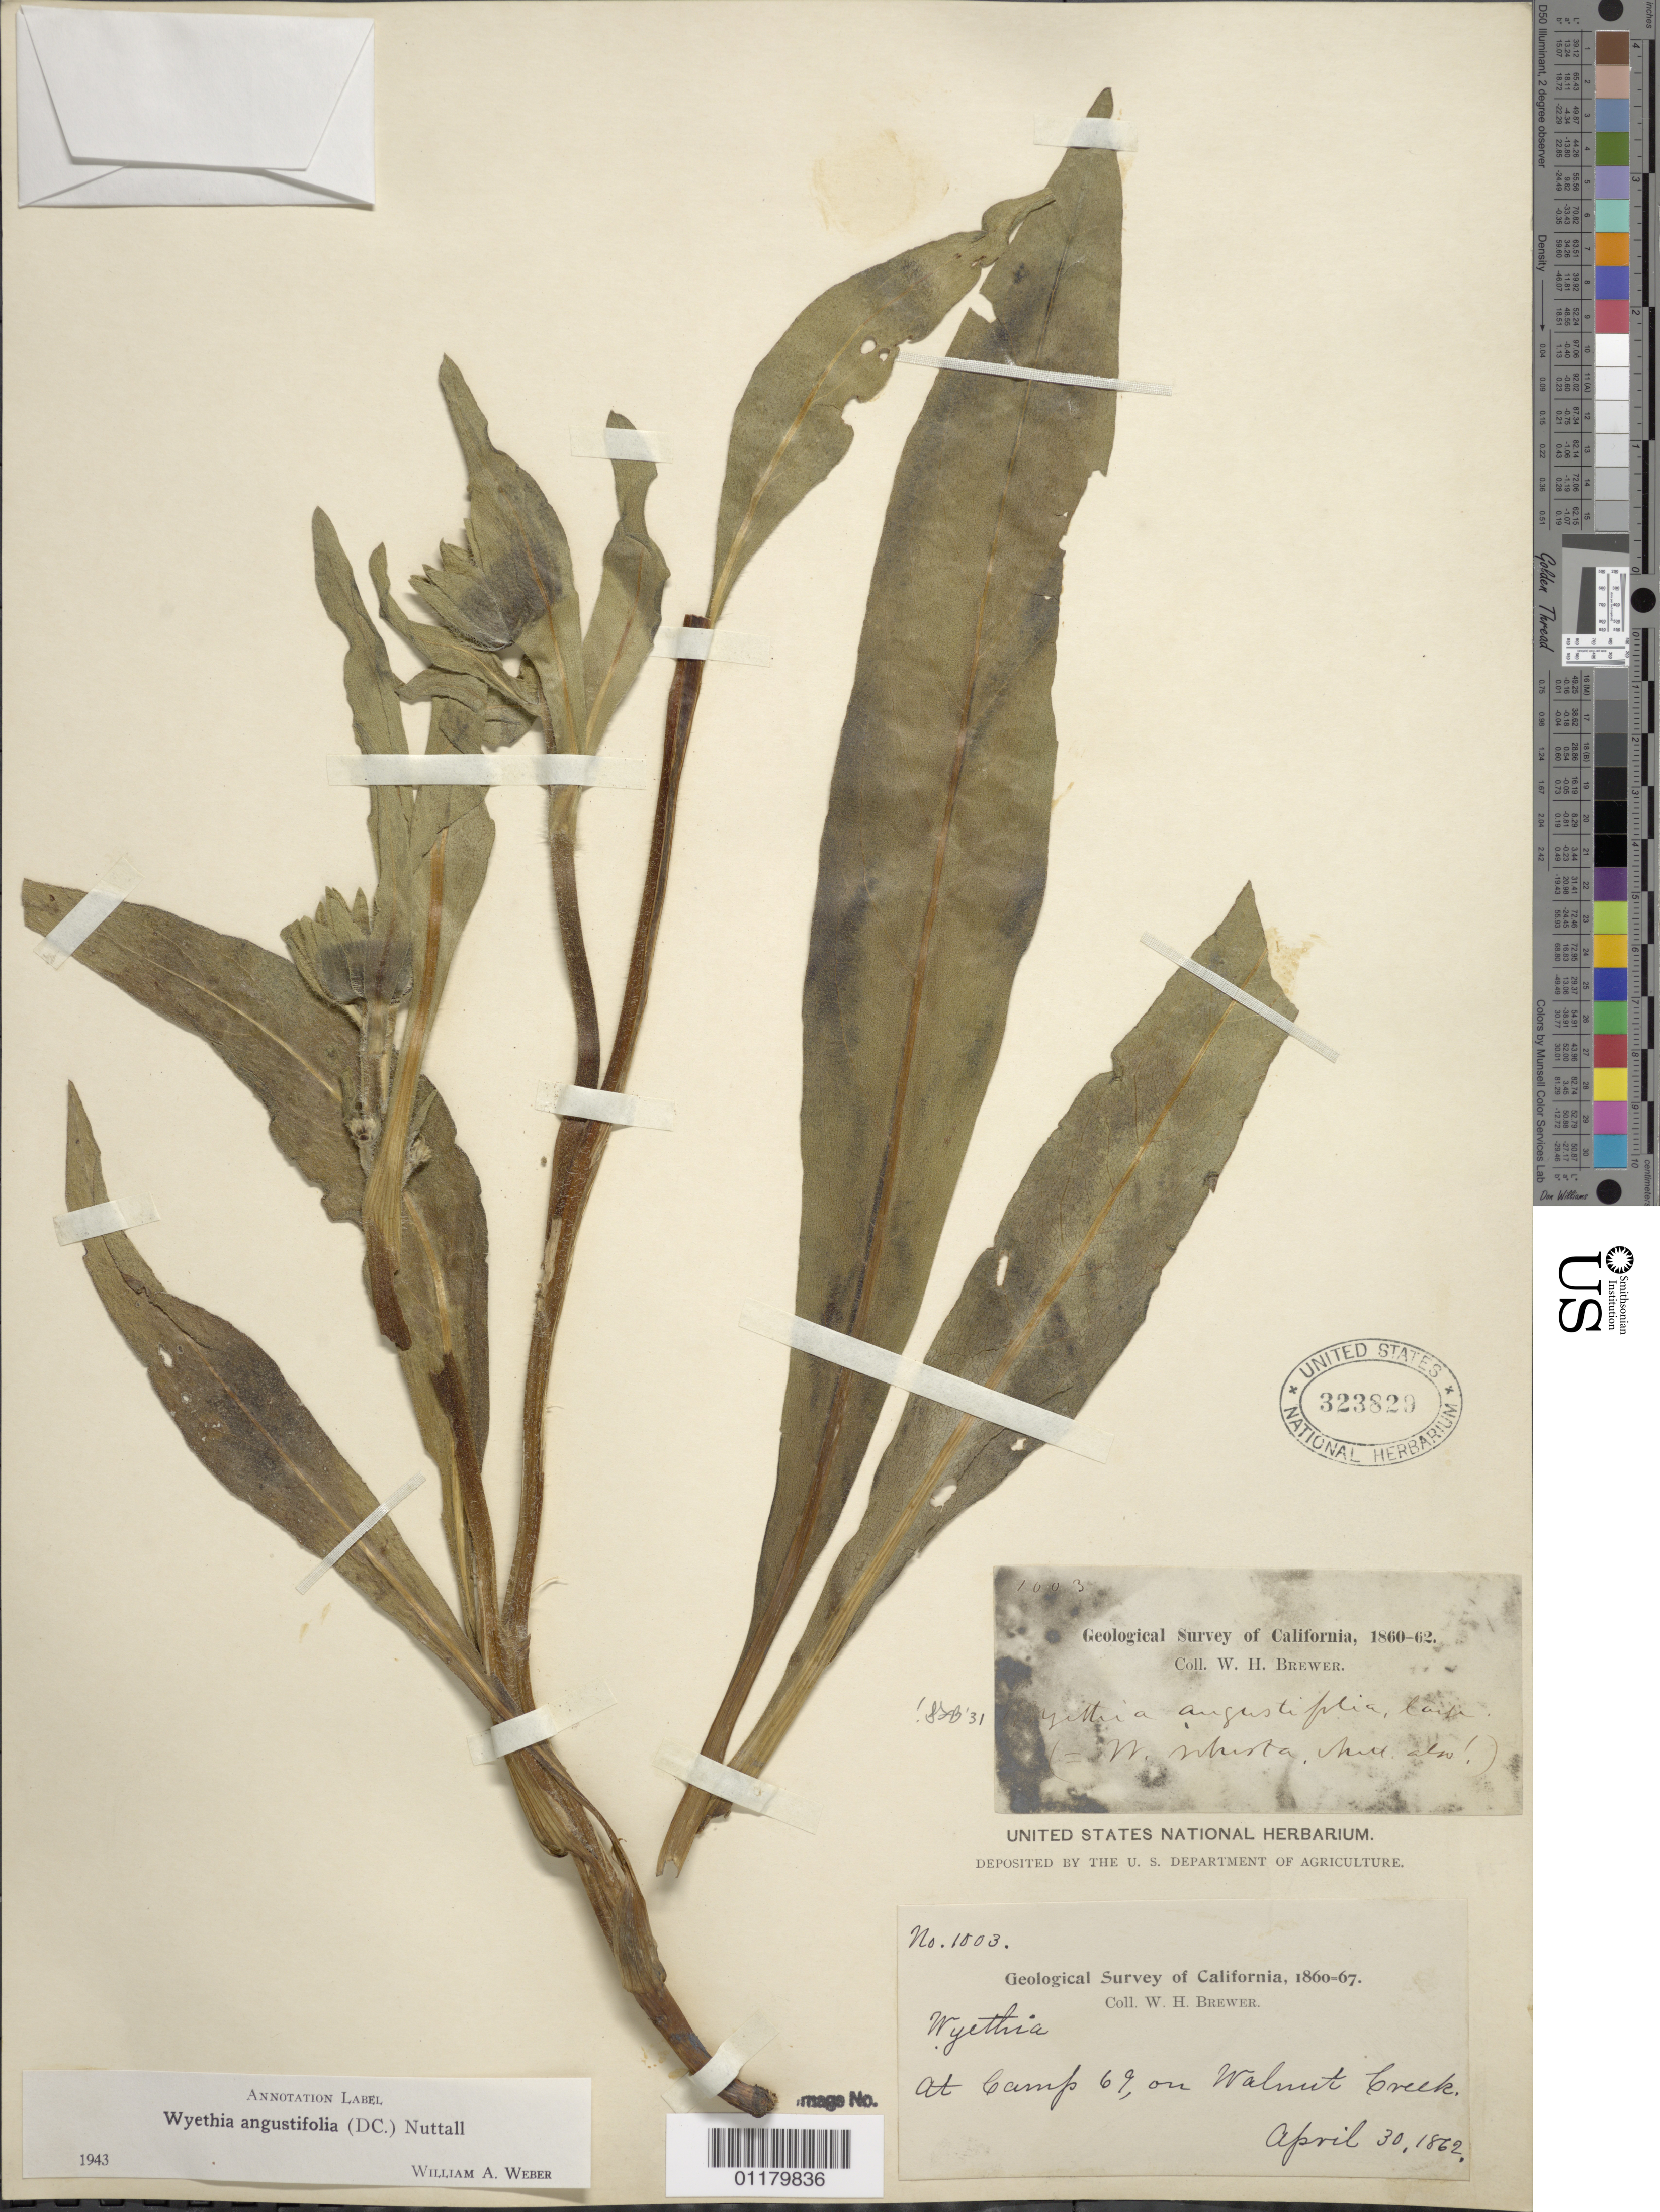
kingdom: Plantae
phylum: Tracheophyta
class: Magnoliopsida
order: Asterales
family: Asteraceae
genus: Wyethia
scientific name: Wyethia angustifolia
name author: (DC.) Nutt.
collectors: W. H. Brewer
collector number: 1003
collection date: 1862-04-30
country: United States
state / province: California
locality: Near Camp 69, on Walnut Creek.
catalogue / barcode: US 323829